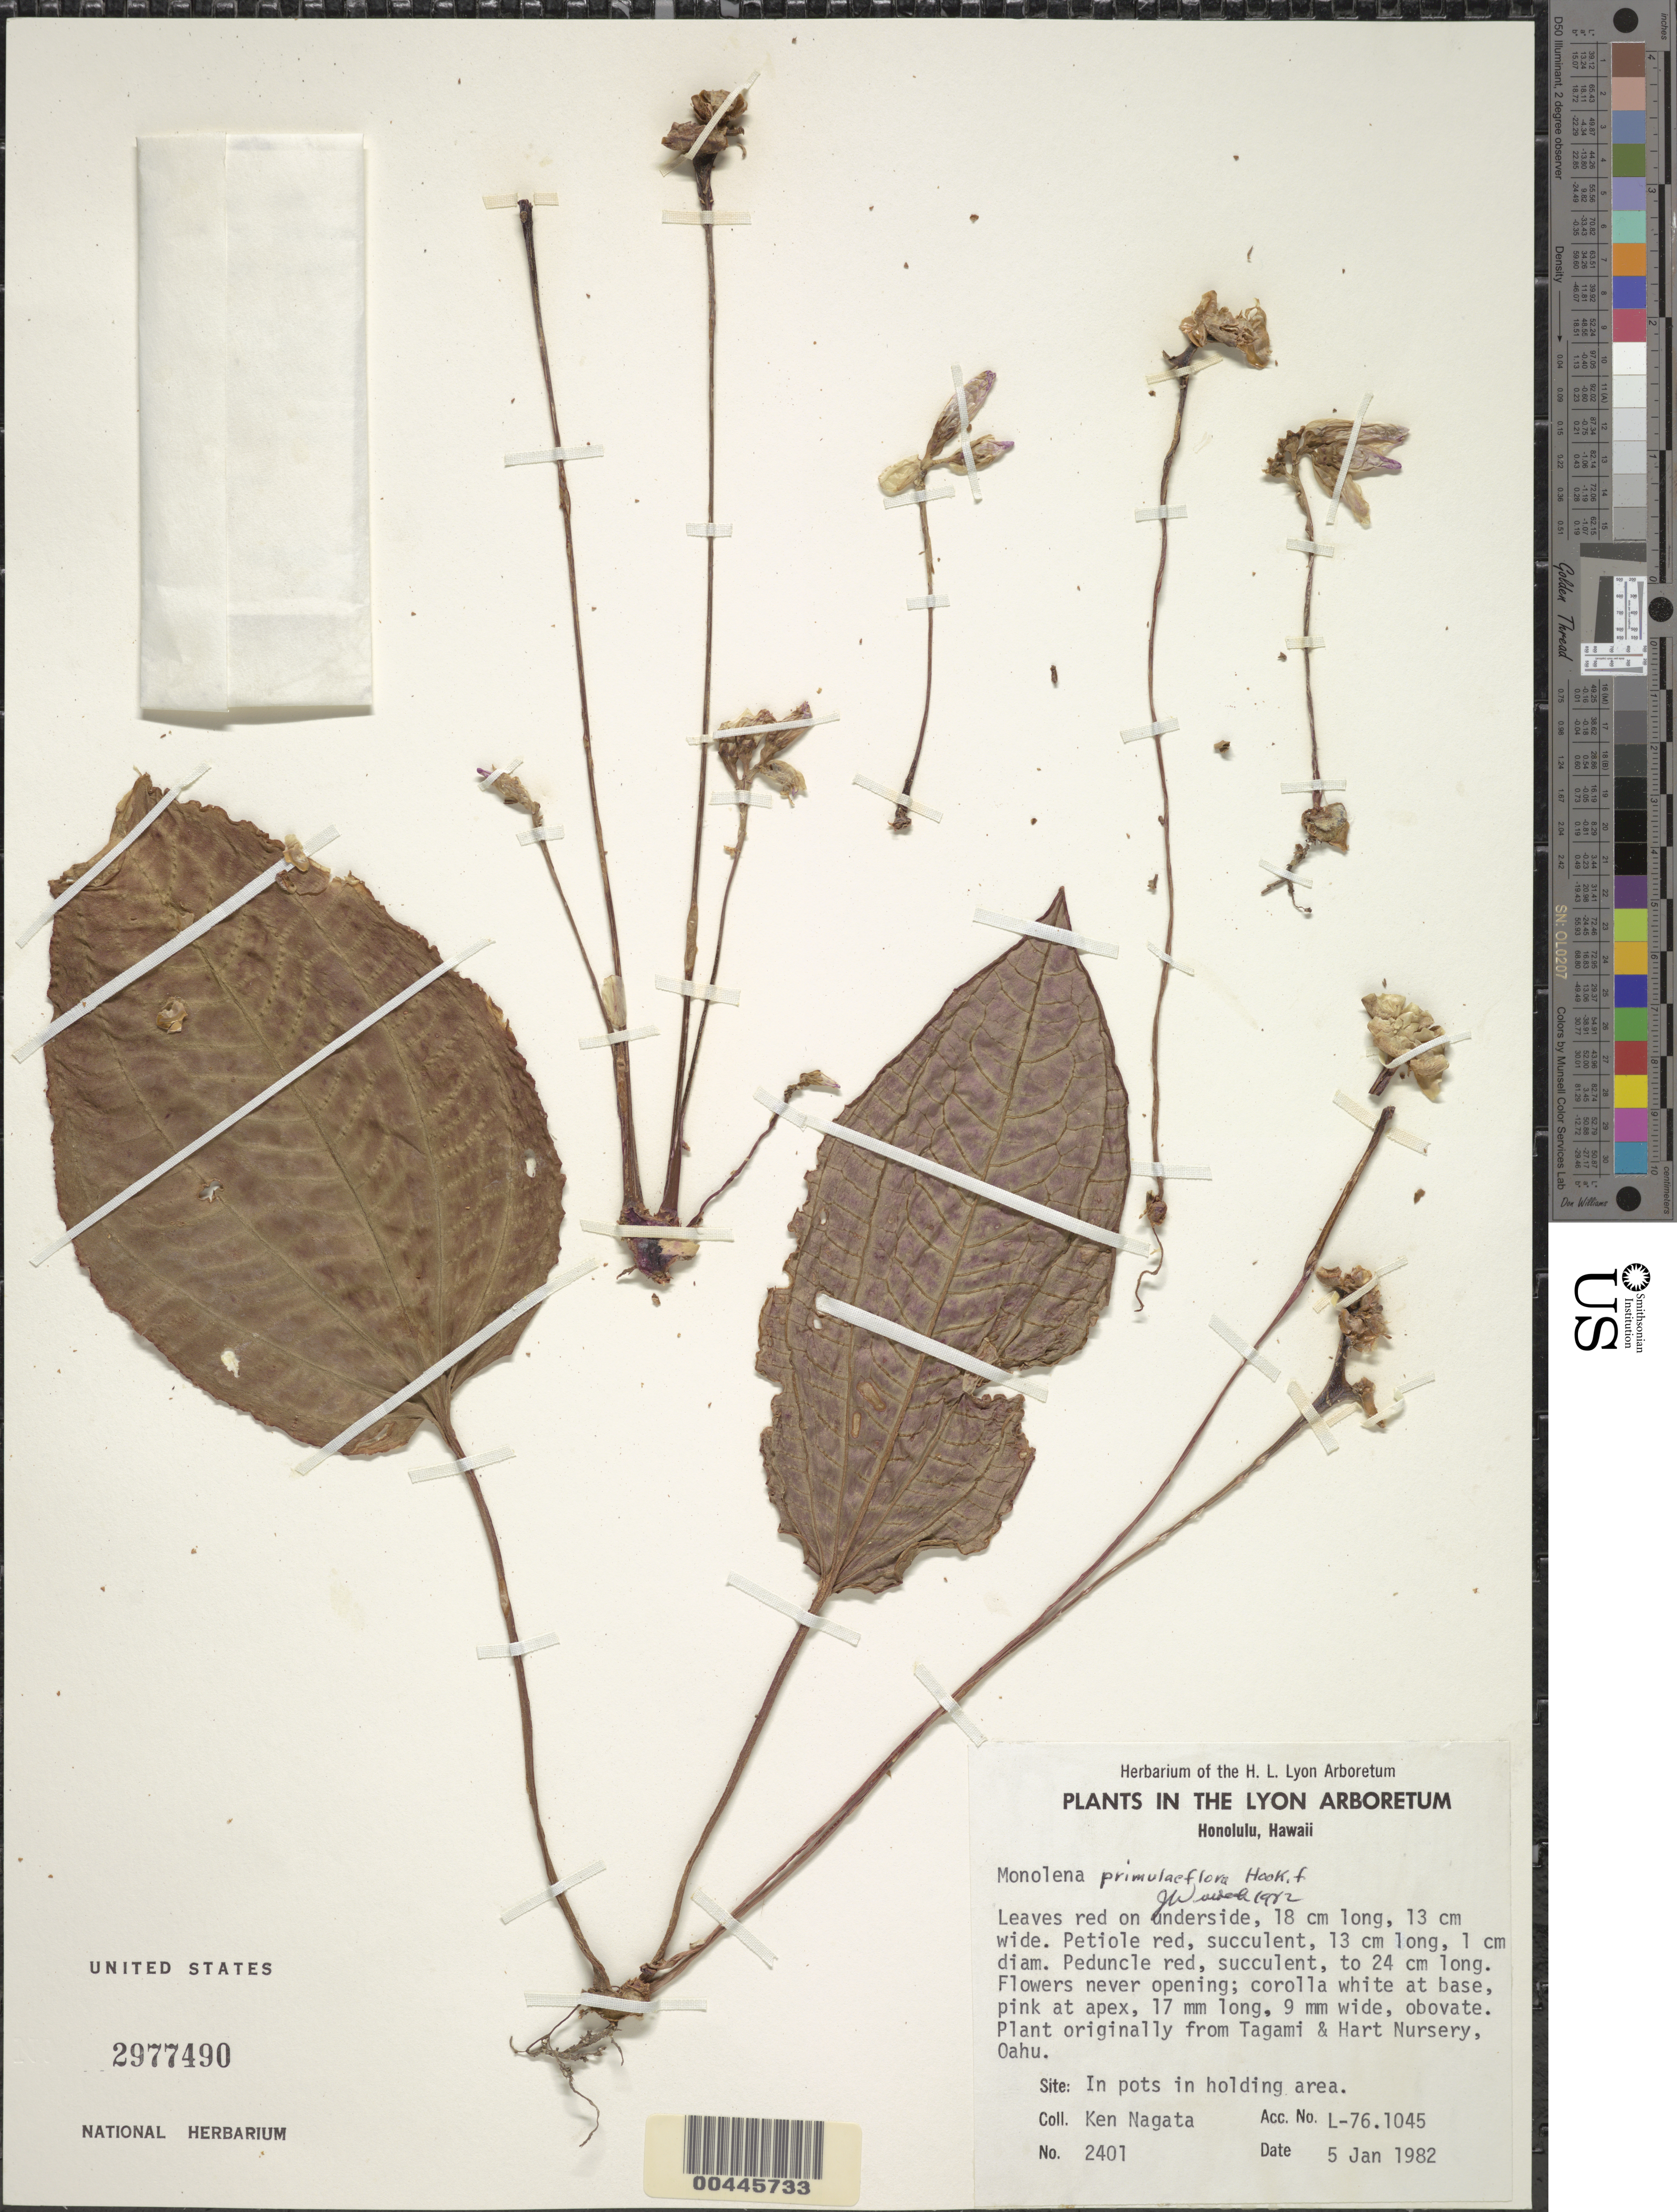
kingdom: Plantae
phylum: Tracheophyta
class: Magnoliopsida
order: Myrtales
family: Melastomataceae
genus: Monolena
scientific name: Monolena primuliflora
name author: Hook. f.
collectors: K. Nagata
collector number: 2401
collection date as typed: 5 Jan 1982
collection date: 1982-01-05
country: United States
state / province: Hawaii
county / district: Honolulu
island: Oahu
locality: Lyon Arboretum, Honolulu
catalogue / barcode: US 2977490